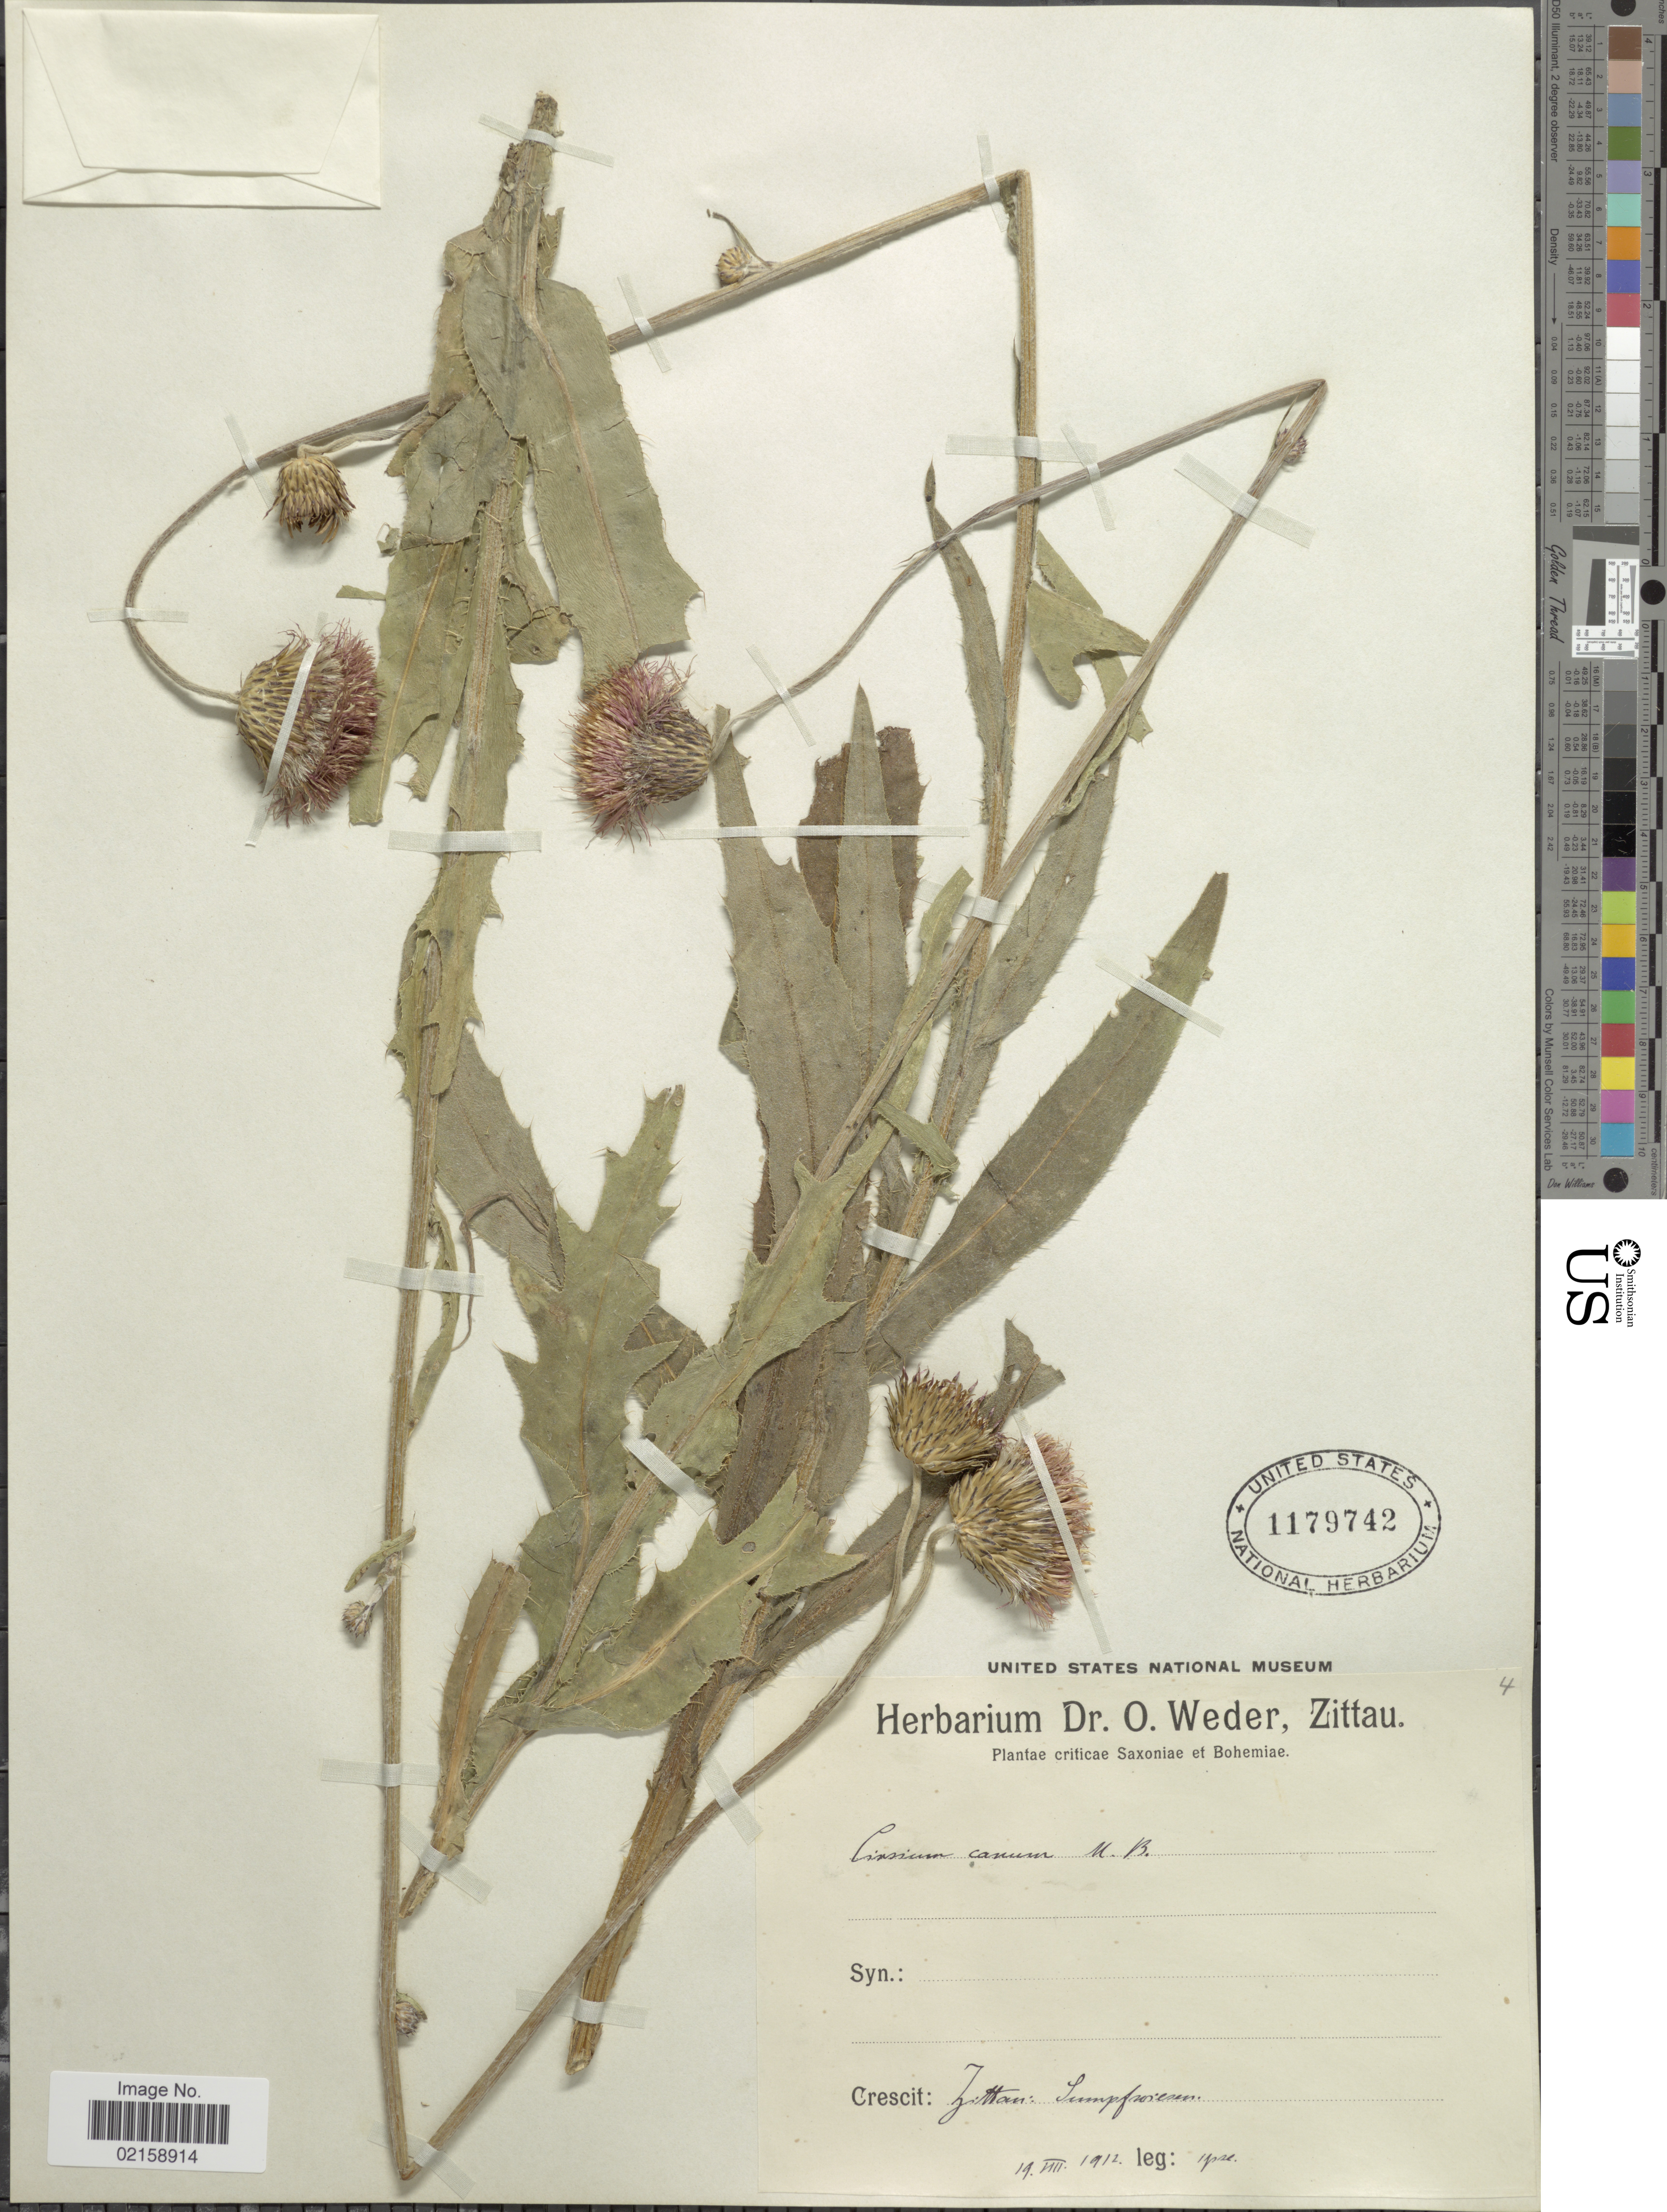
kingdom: Plantae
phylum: Tracheophyta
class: Magnoliopsida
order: Asterales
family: Asteraceae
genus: Cirsium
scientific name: Cirsium canum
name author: M. Bieb.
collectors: O. Weder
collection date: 1912-07-19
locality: Plantae criticae Saxoniae et Bohemiae, Crescit: Zittan: Sumpfroresen. [interpreted]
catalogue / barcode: US 1179742